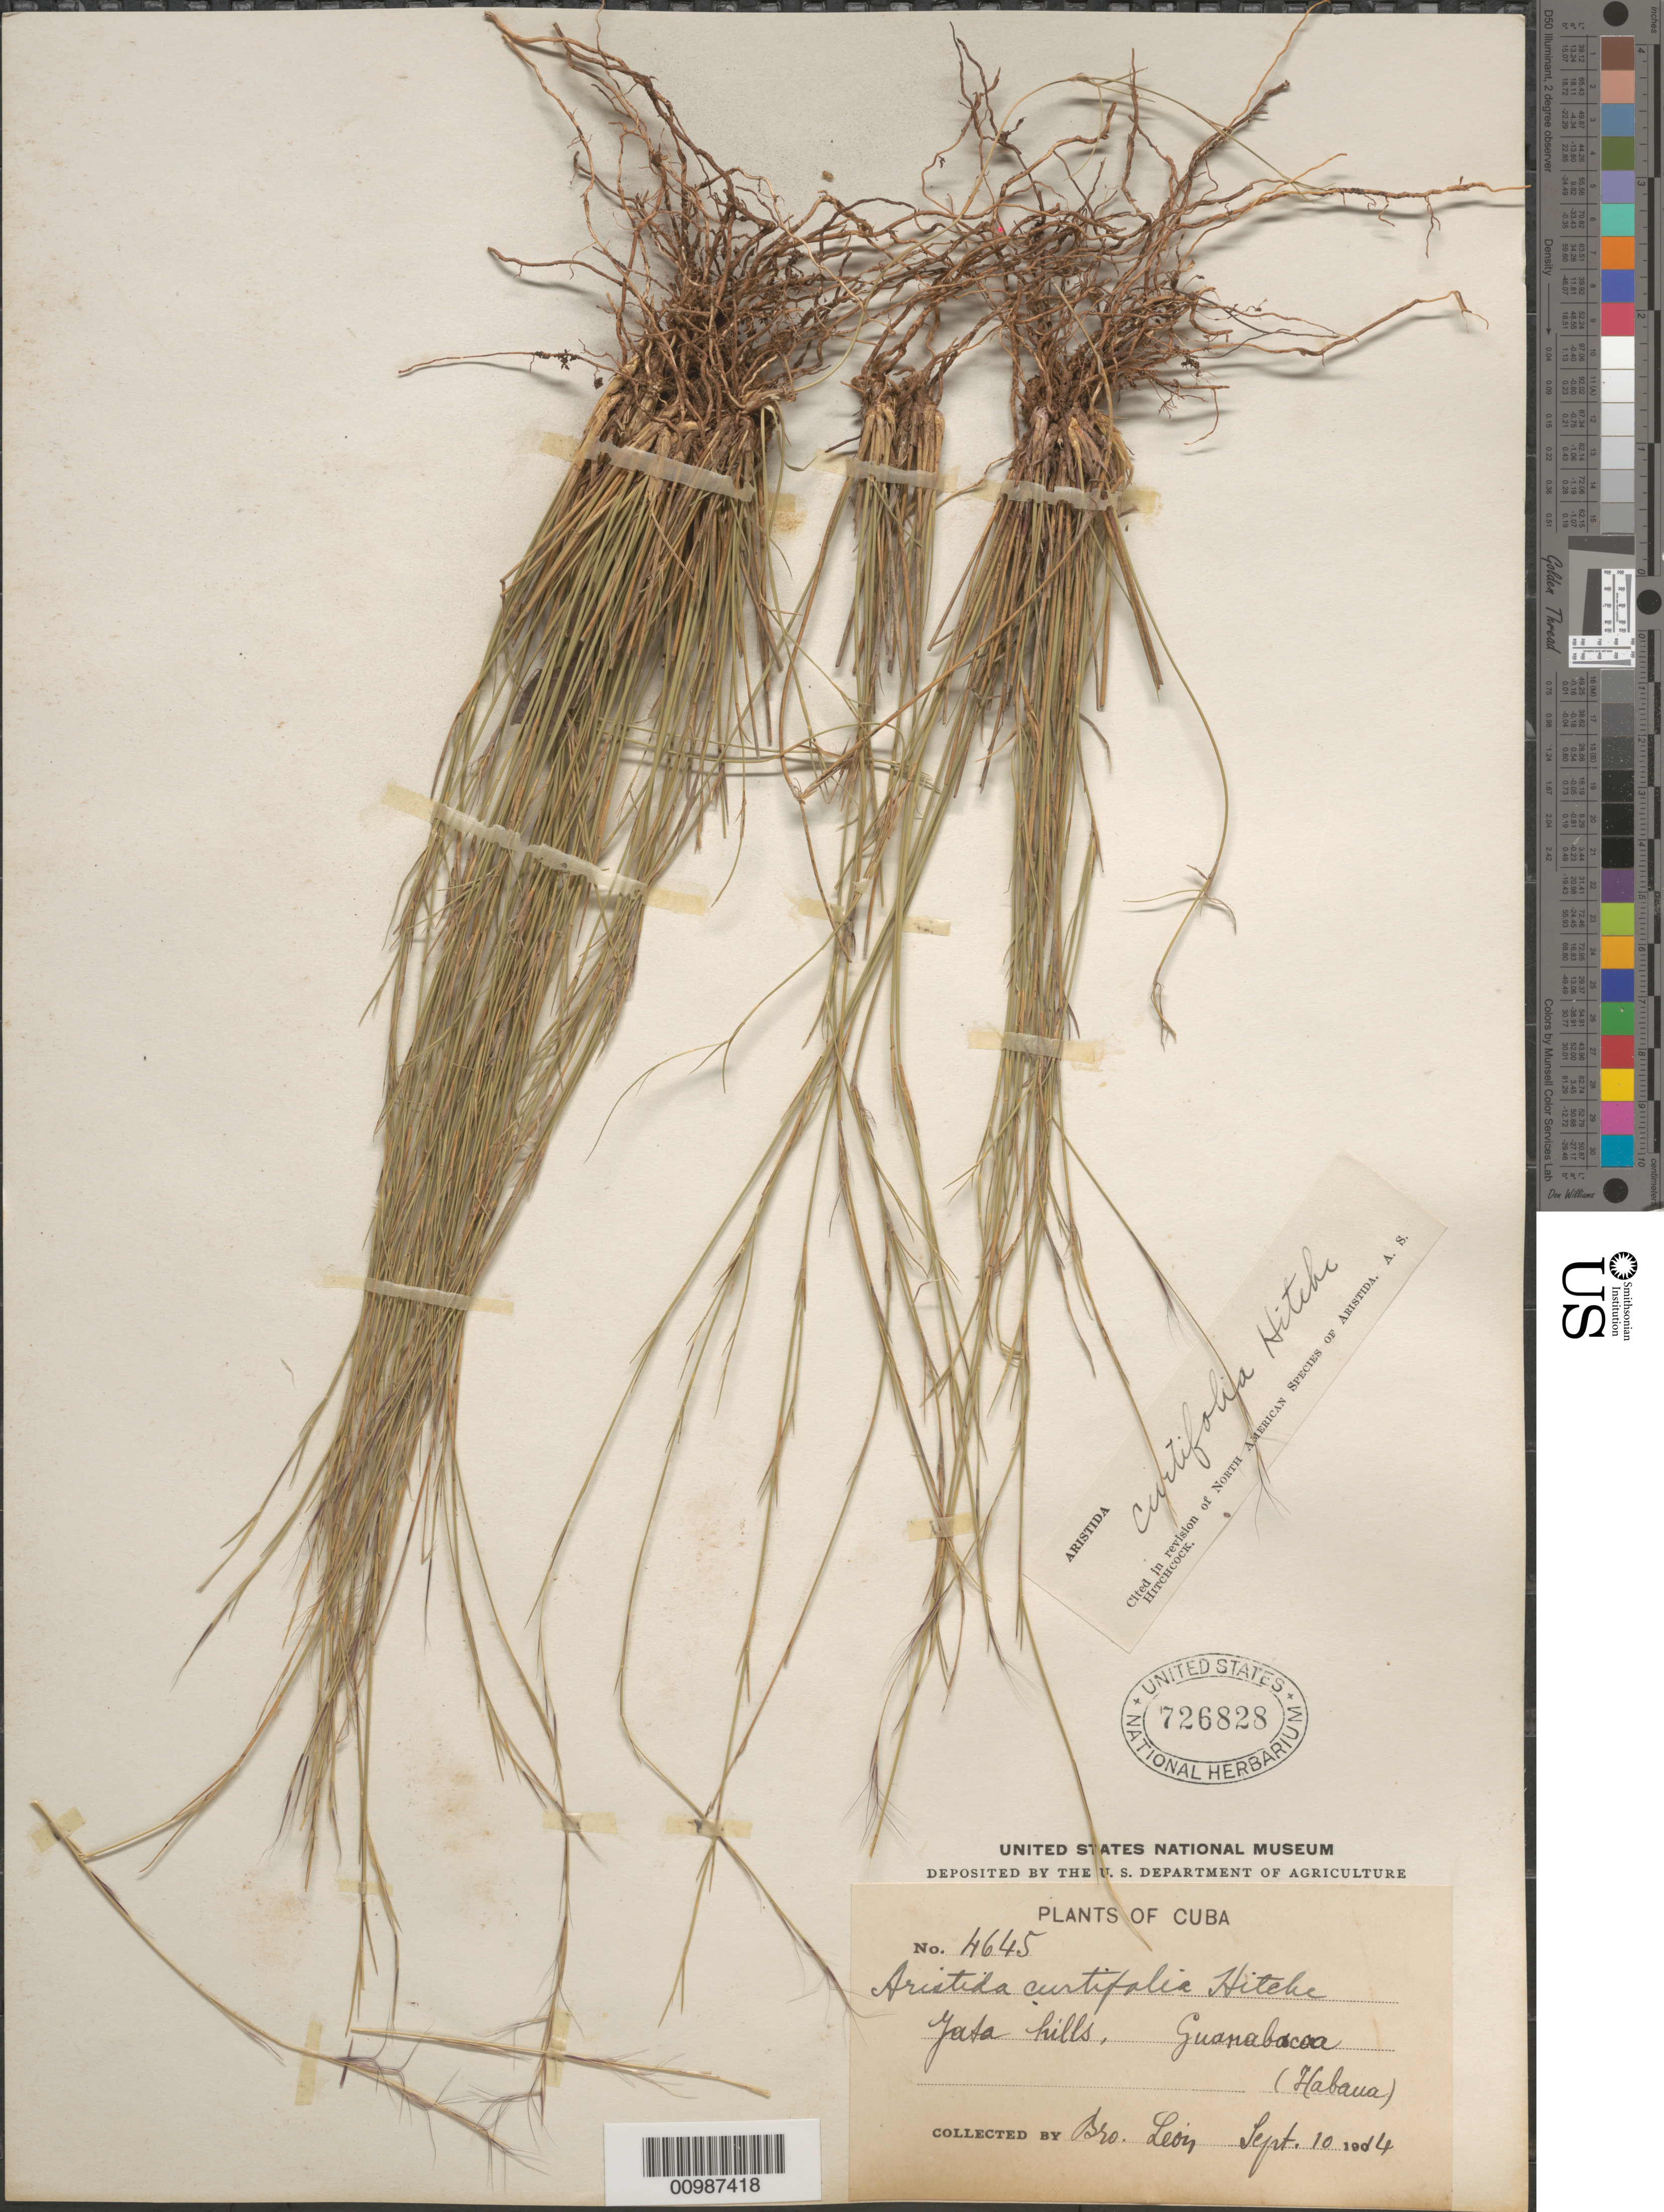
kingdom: Plantae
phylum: Tracheophyta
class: Liliopsida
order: Poales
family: Poaceae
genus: Aristida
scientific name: Aristida curtifolia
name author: Hitchc.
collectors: Bro. León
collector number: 4645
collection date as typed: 10 Sep 1914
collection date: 1914-09-10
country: Cuba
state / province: La Habana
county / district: Municipio Guanabacoa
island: Cuba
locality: Jata hills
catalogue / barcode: US 726828